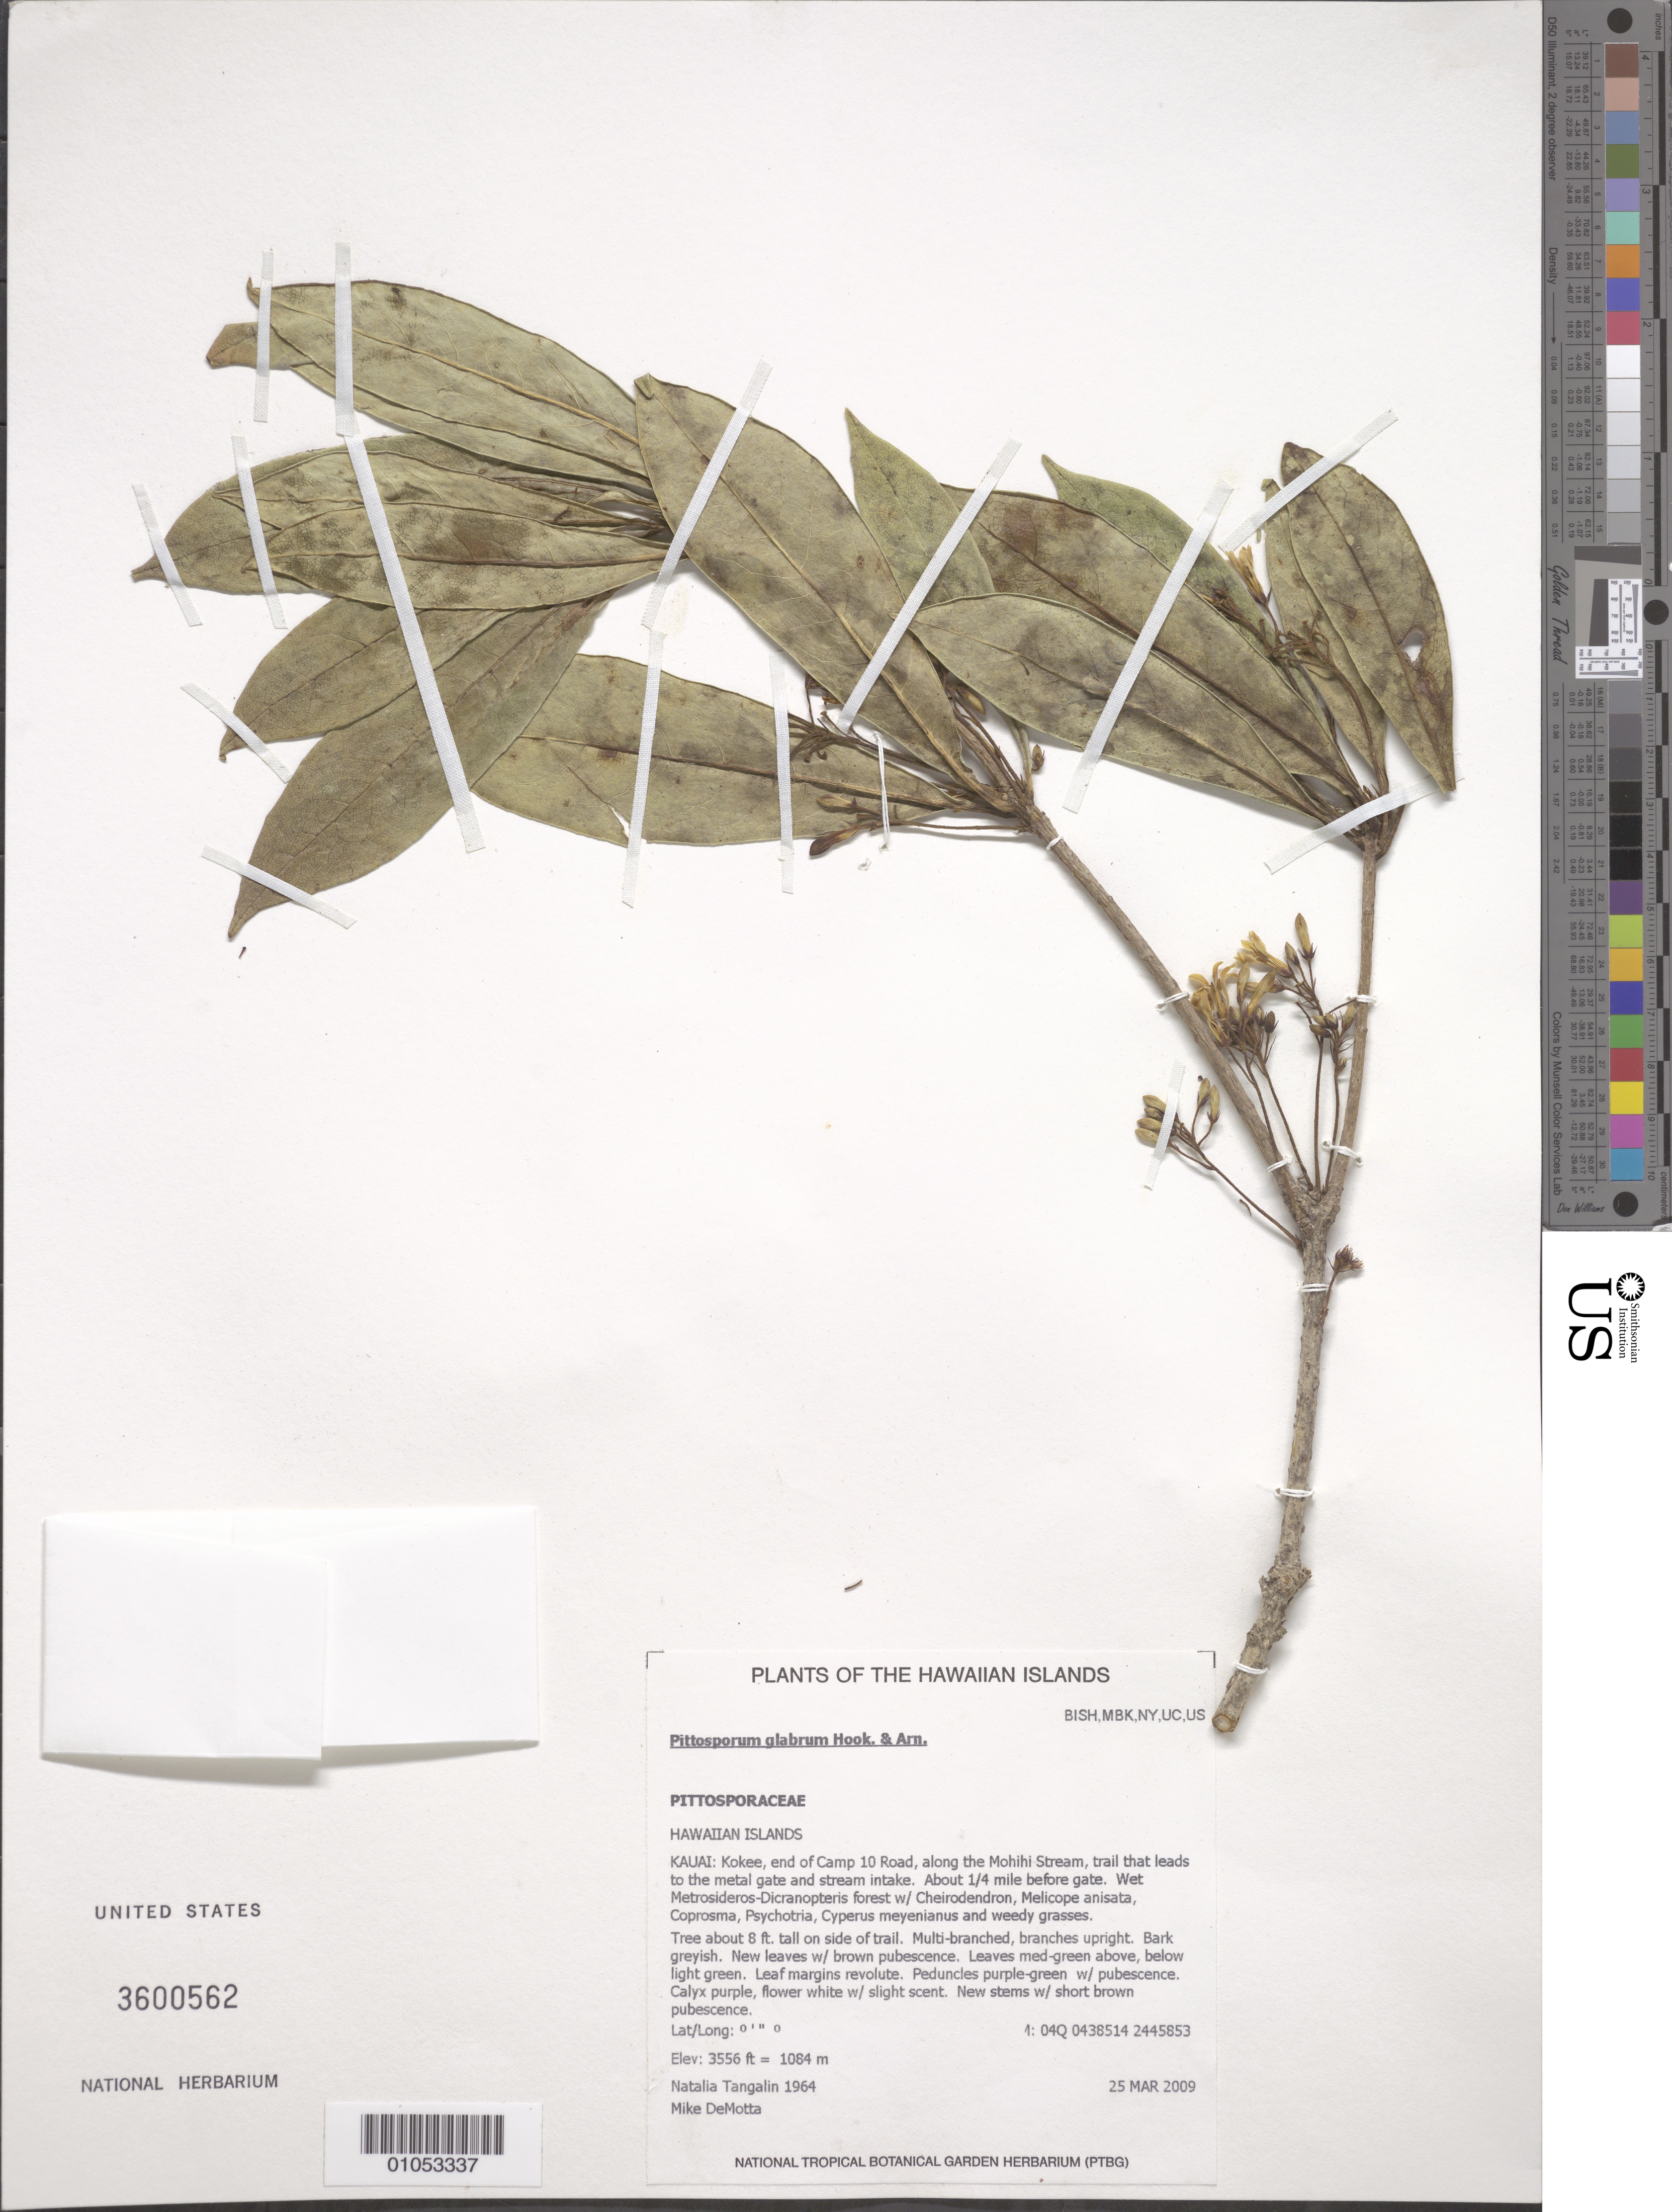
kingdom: Plantae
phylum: Tracheophyta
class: Magnoliopsida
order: Apiales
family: Pittosporaceae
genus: Pittosporum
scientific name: Pittosporum glabrum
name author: Hook. & Arn.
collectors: N. Tangalin & M. DeMotta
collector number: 1964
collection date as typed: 25 Mar 2009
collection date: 2009-03-25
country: United States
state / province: Hawaii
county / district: Kaui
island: Kaua'i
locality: Kokee, end of Camp 10 Road, along the Mohihi Stream, trail that leads to the metal gate and stream intake. About 1/4 mile before gate.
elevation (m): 1084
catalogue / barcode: US 3600562